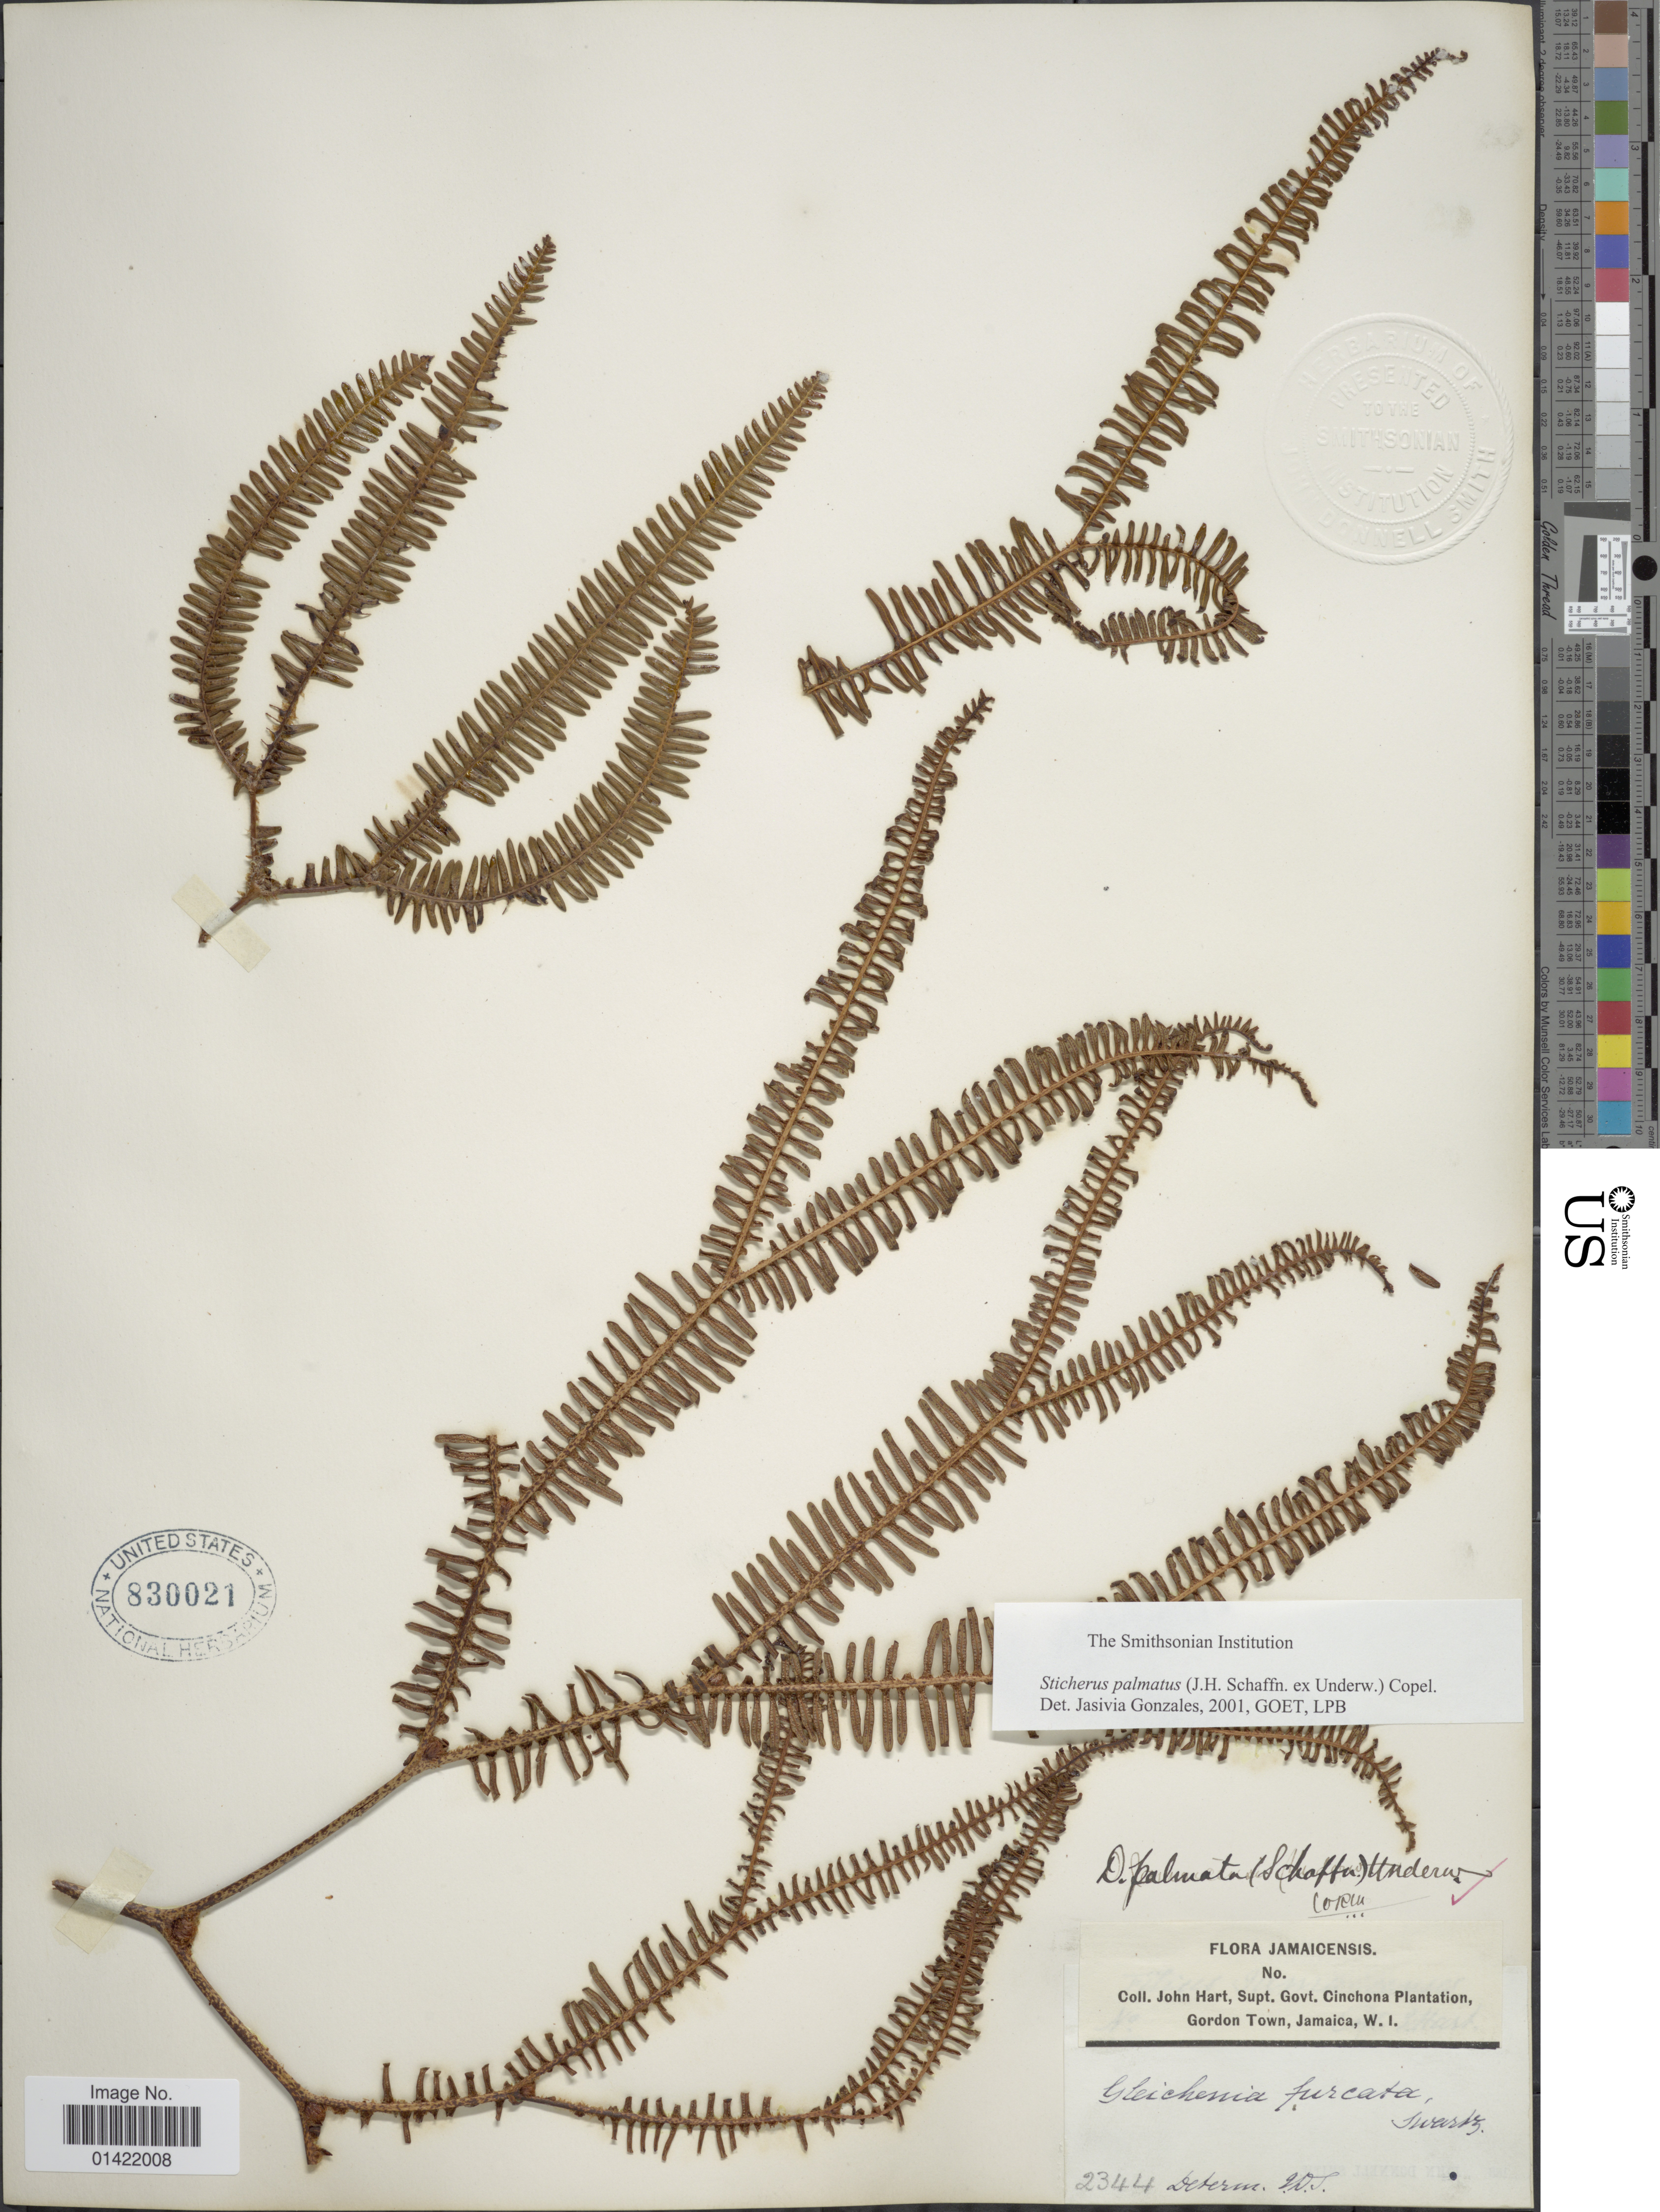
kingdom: Plantae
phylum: Tracheophyta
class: Polypodiopsida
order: Gleicheniales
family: Gleicheniaceae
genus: Sticherus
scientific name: Sticherus furcatus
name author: (L.) Ching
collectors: J. H. Hart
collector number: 2344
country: Jamaica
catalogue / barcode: US 830021